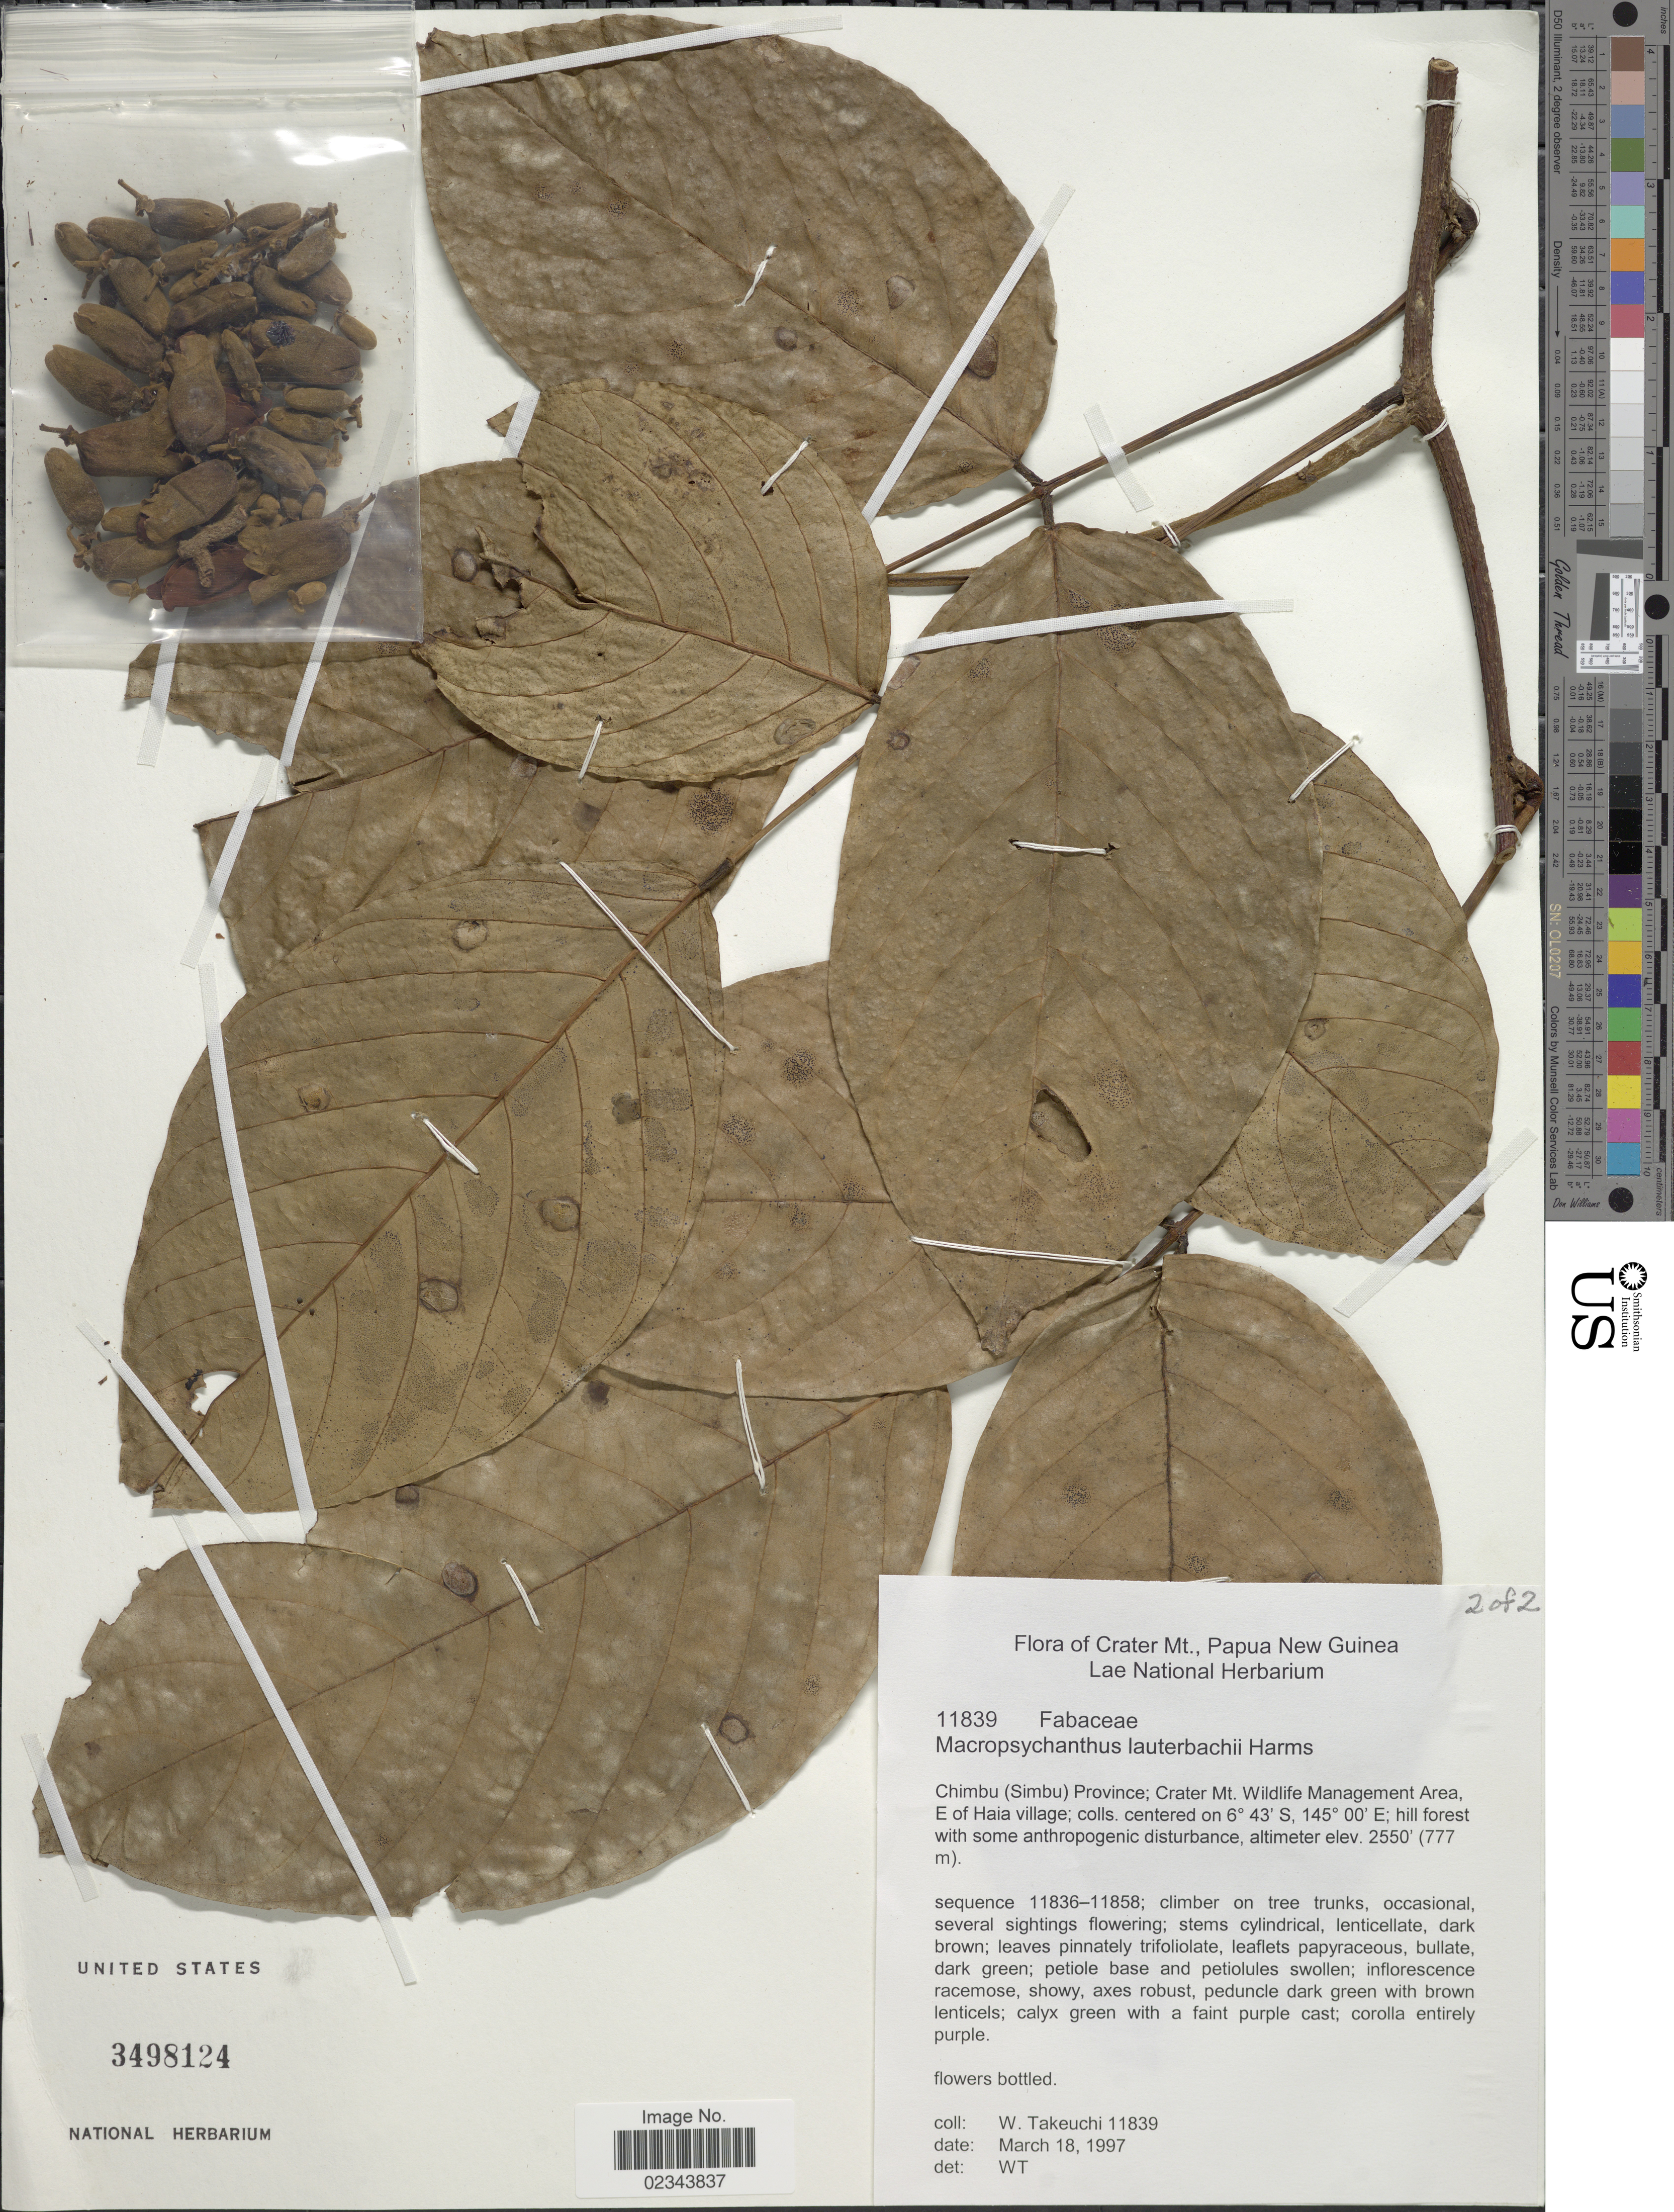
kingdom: Plantae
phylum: Tracheophyta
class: Magnoliopsida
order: Fabales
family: Fabaceae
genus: Macropsychanthus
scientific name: Macropsychanthus lauterbachii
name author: Harms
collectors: W. Takeuchi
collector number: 11839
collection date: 1997-03-18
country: Papua New Guinea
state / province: Chimbu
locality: Crater Mt., Simbu Province; Crater Mt. Wildlife Management Area, E of Haia village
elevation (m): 777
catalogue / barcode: US 3498124